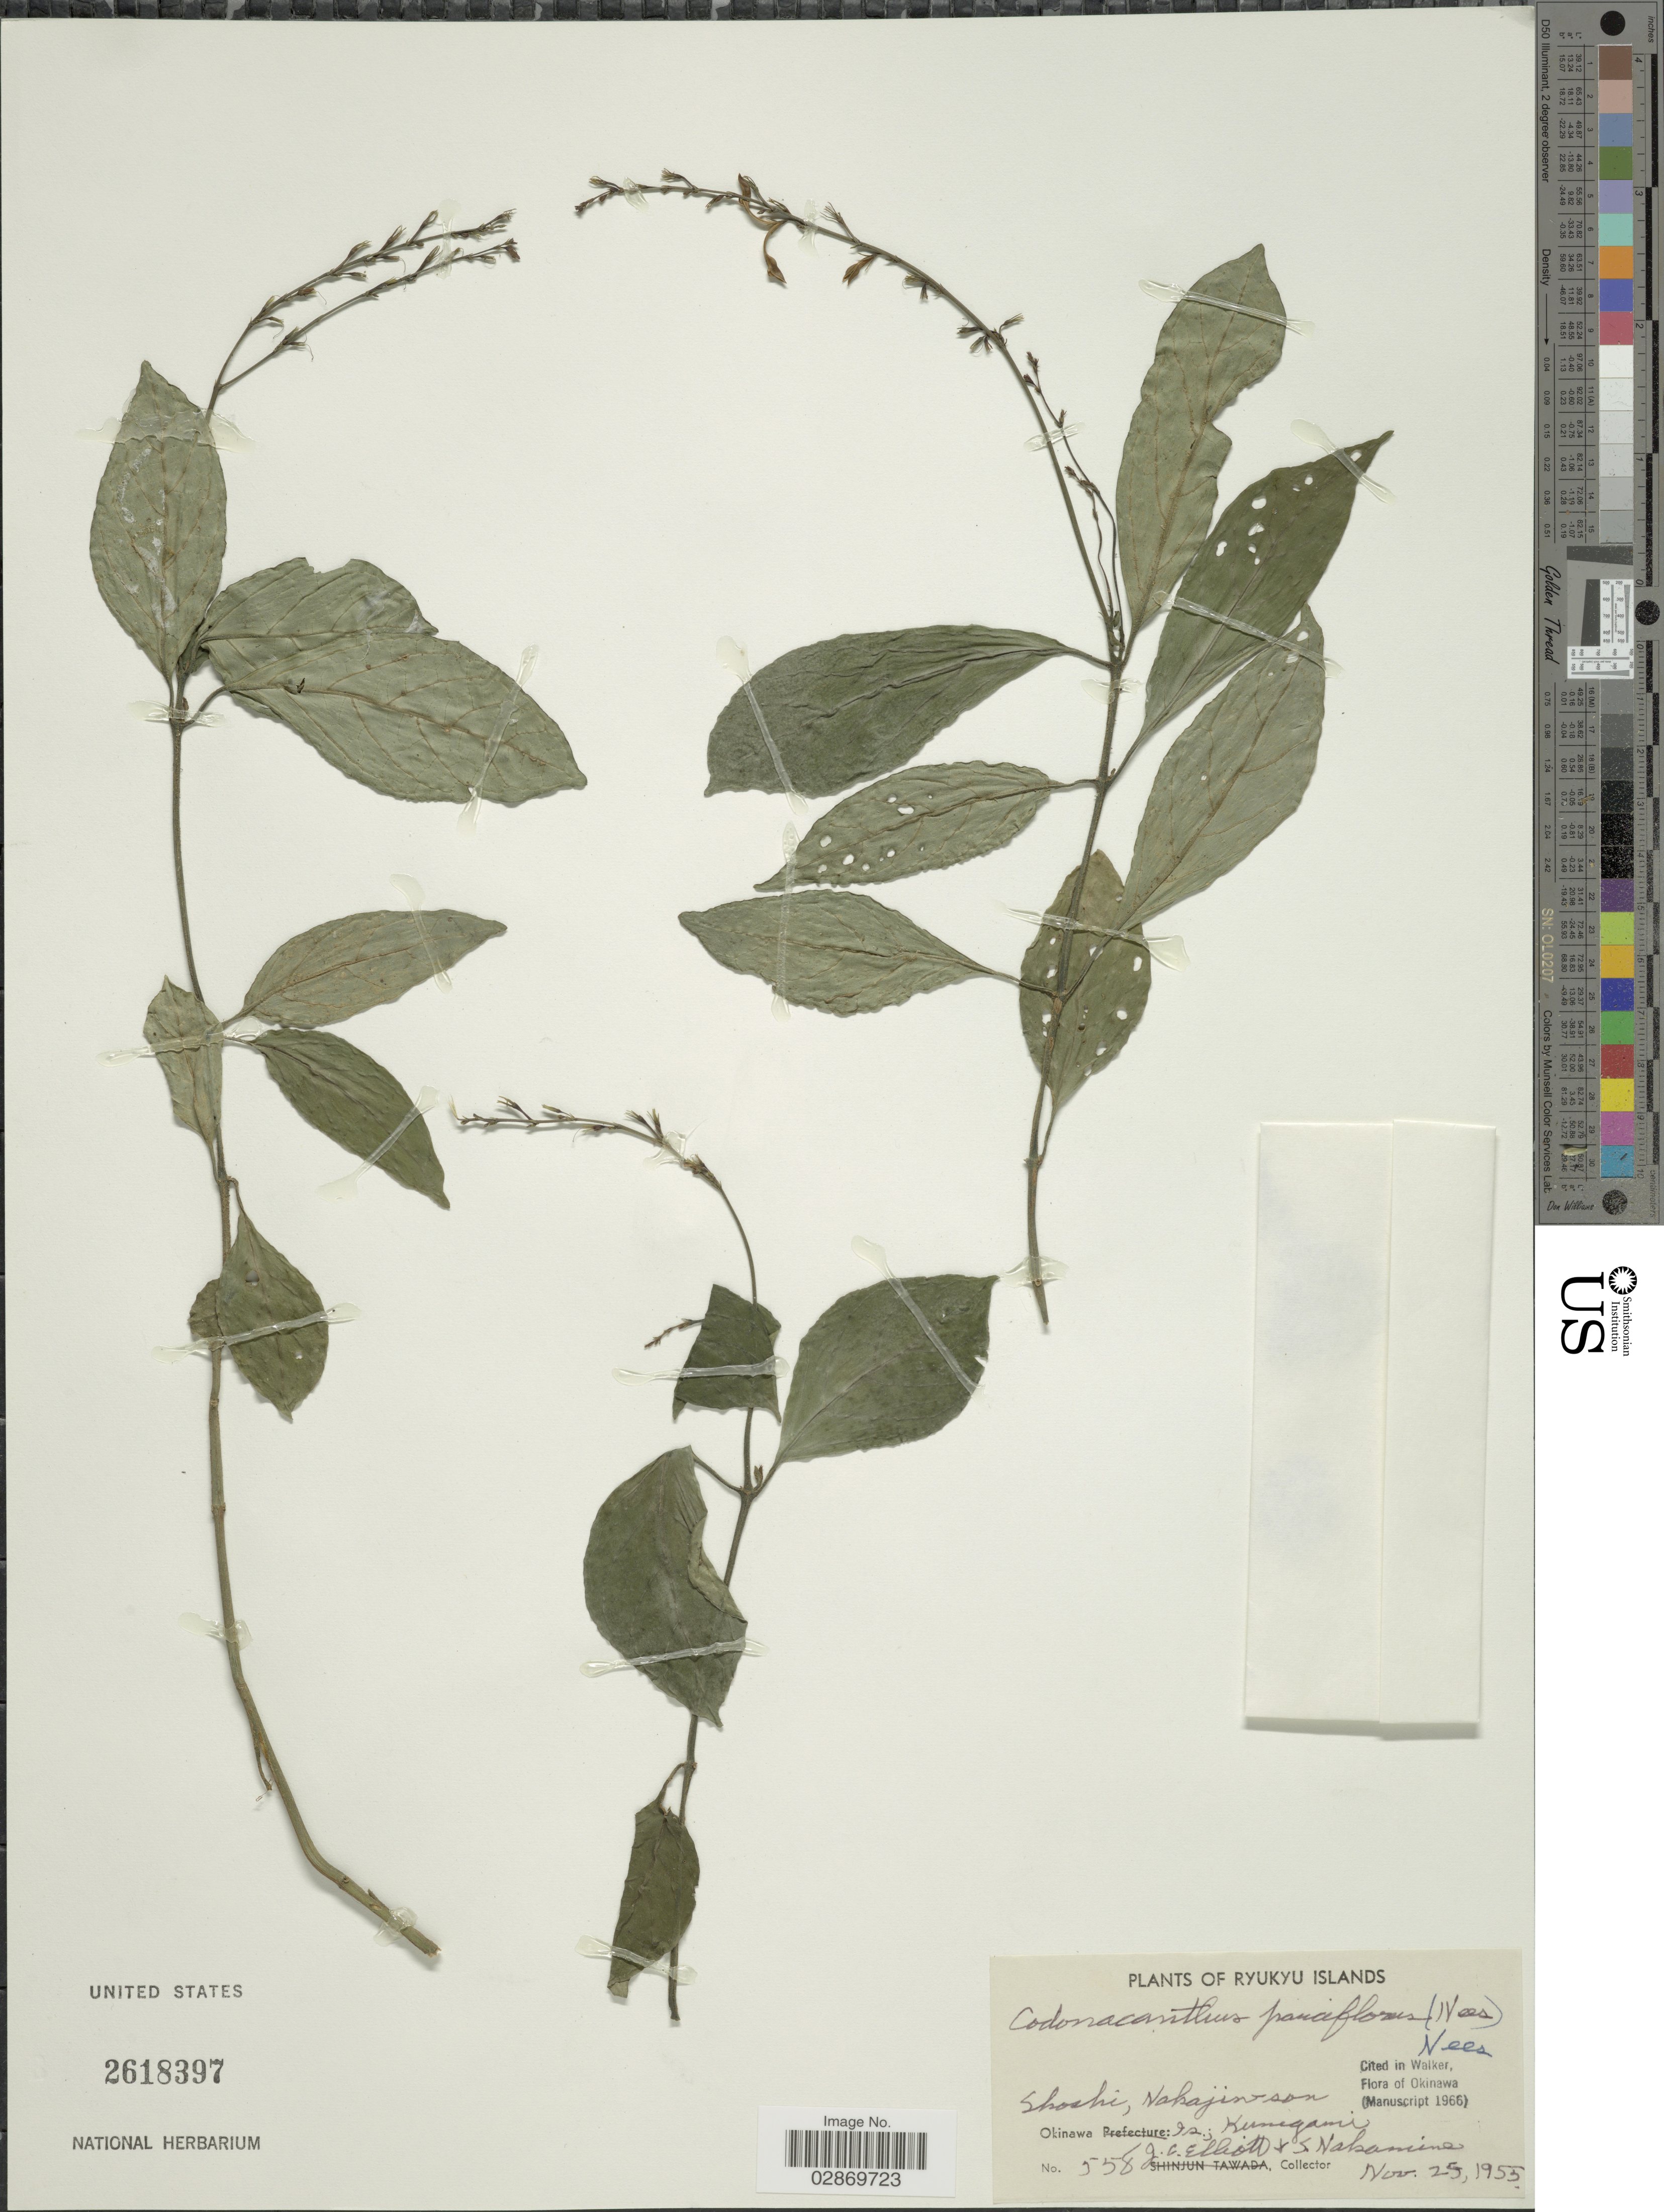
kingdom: Plantae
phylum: Tracheophyta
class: Magnoliopsida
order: Lamiales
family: Acanthaceae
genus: Codonacanthus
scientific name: Codonacanthus pauciflorus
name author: (Nees) Nees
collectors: J. C. Elliott & S. Nakamine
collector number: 558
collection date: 1955-11-25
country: Japan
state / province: Okinawa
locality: Ryukyu Islands, Shoshi, Nakajin-san, Okinawa Is., Kunegami.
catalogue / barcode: US 2618397